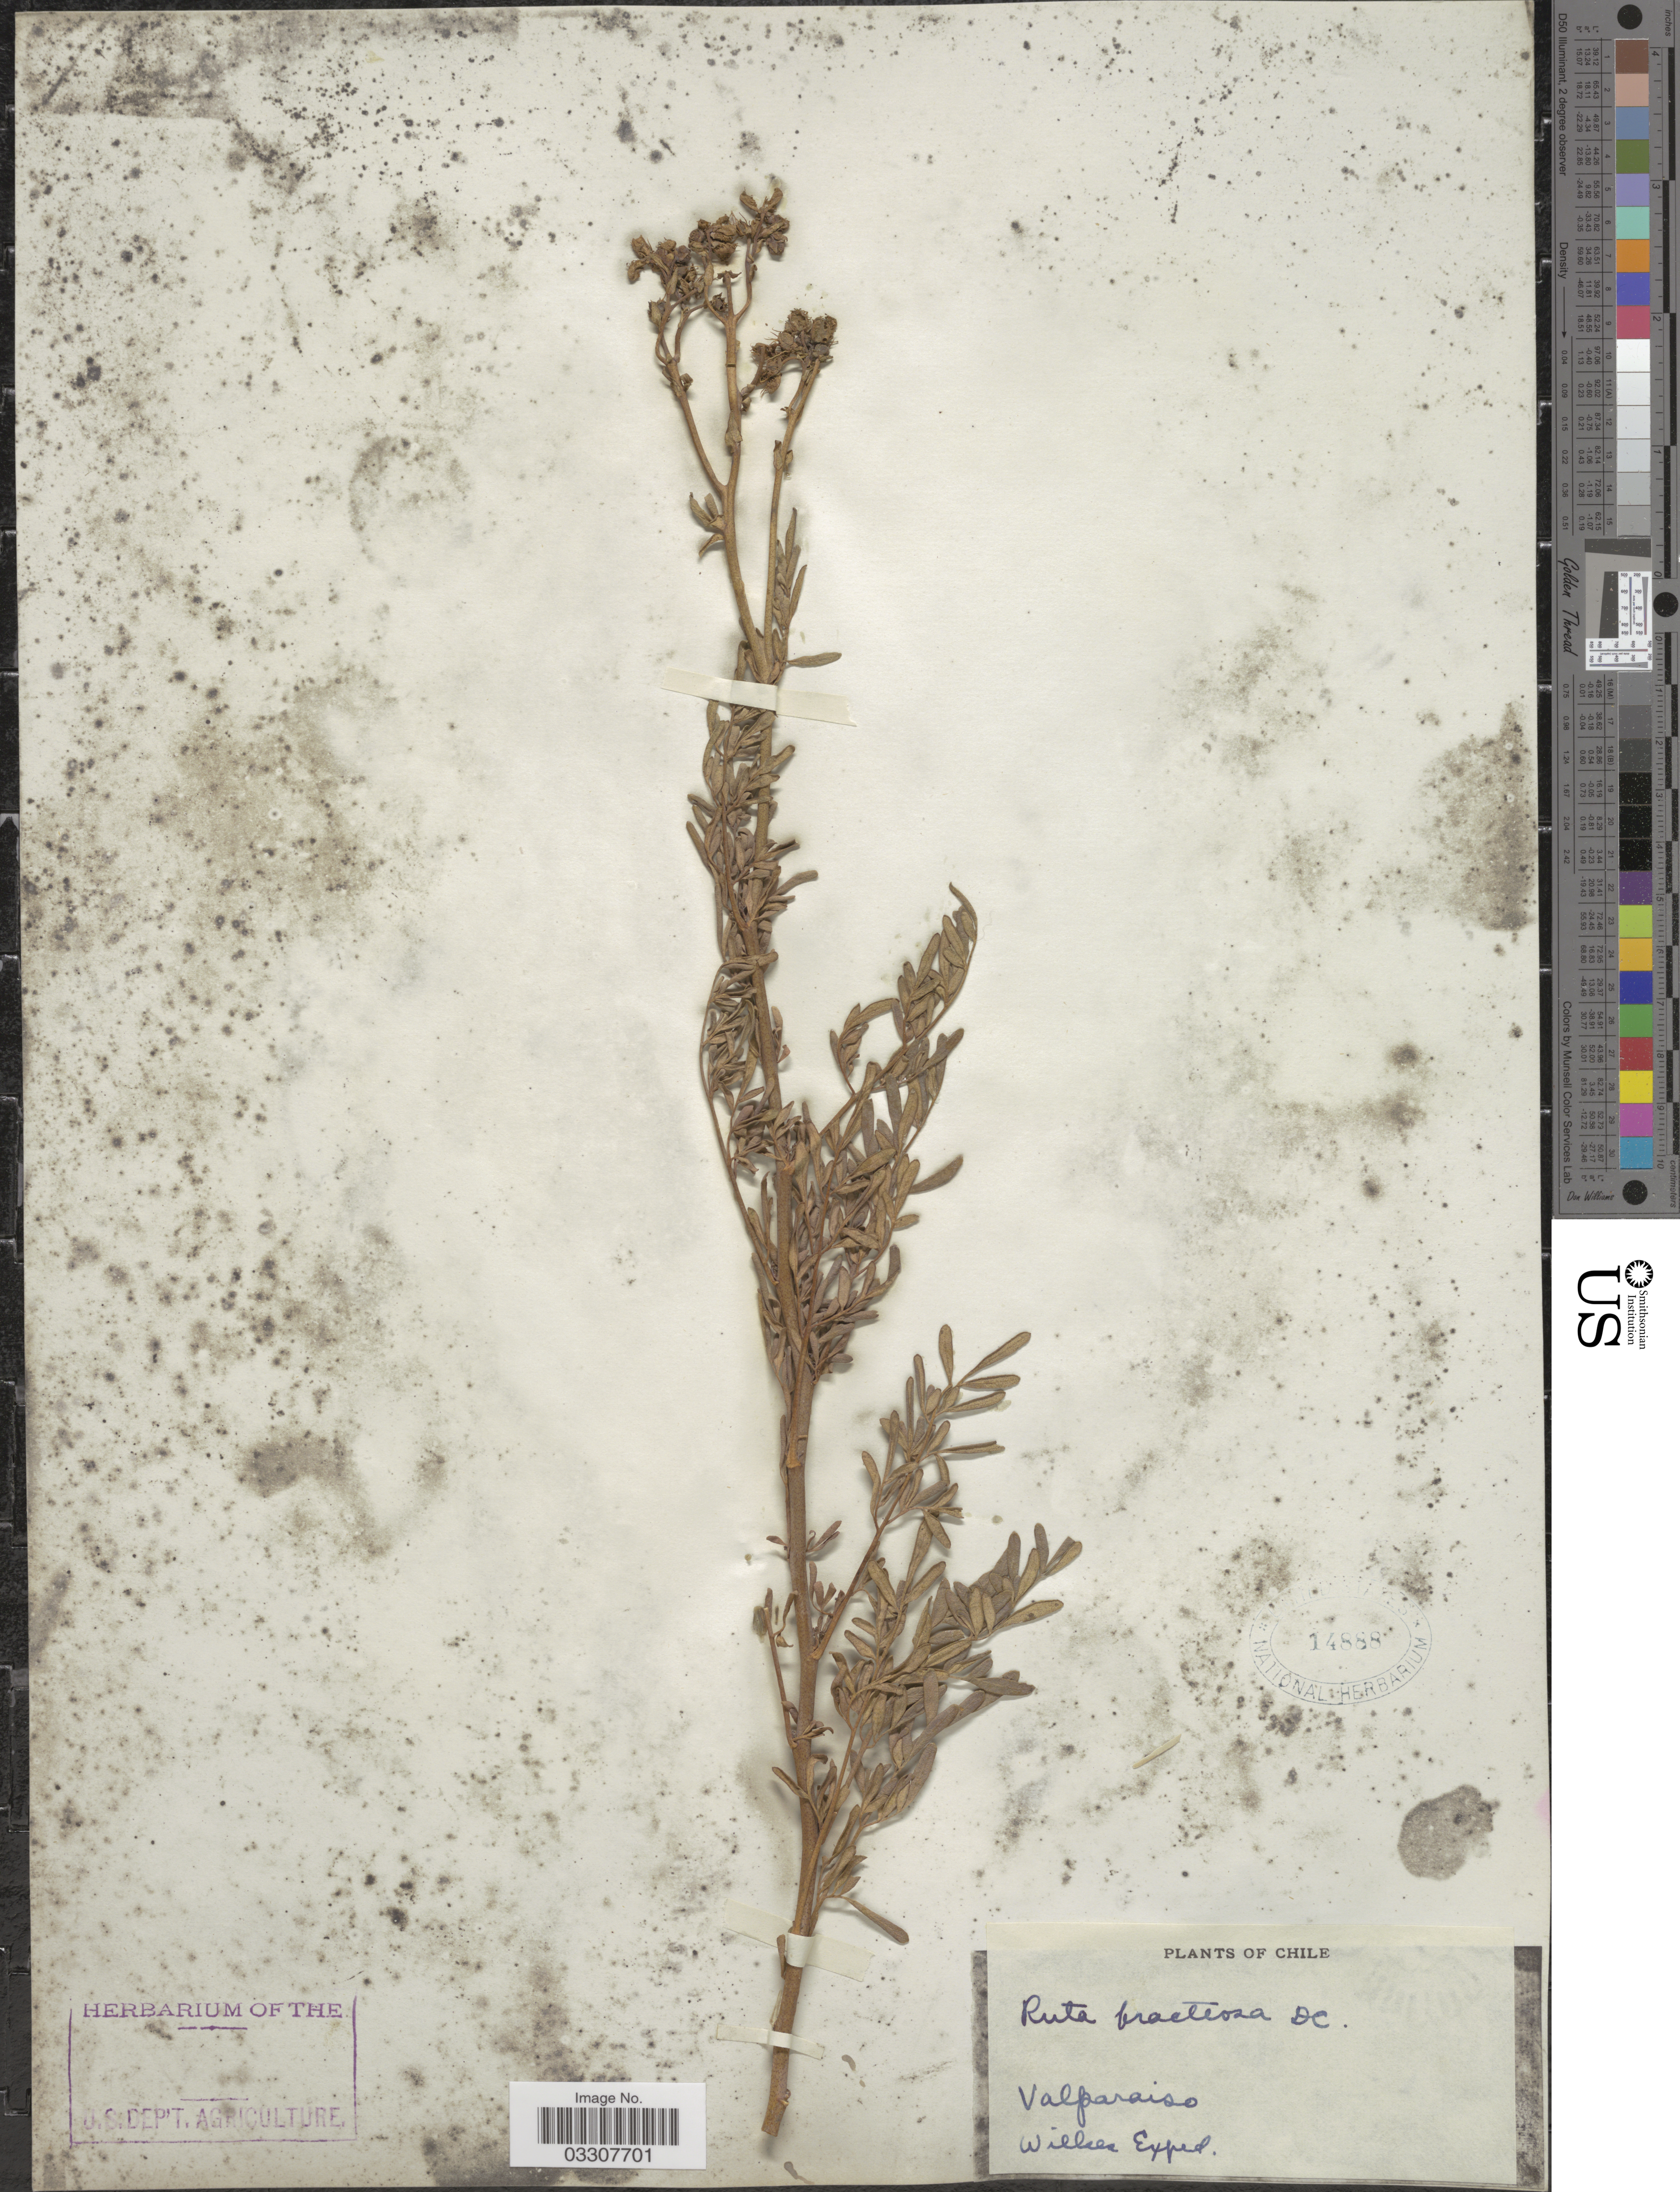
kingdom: Plantae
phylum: Tracheophyta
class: Magnoliopsida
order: Sapindales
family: Rutaceae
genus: Ruta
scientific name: Ruta chalepensis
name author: L.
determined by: Strong, Mark T., (BOT), Smithsonian Institution - National Museum of Natural History (UNITED STATES)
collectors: U.S. Explor. Exped.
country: Chile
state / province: Valparaíso (V)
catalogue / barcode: US 14888